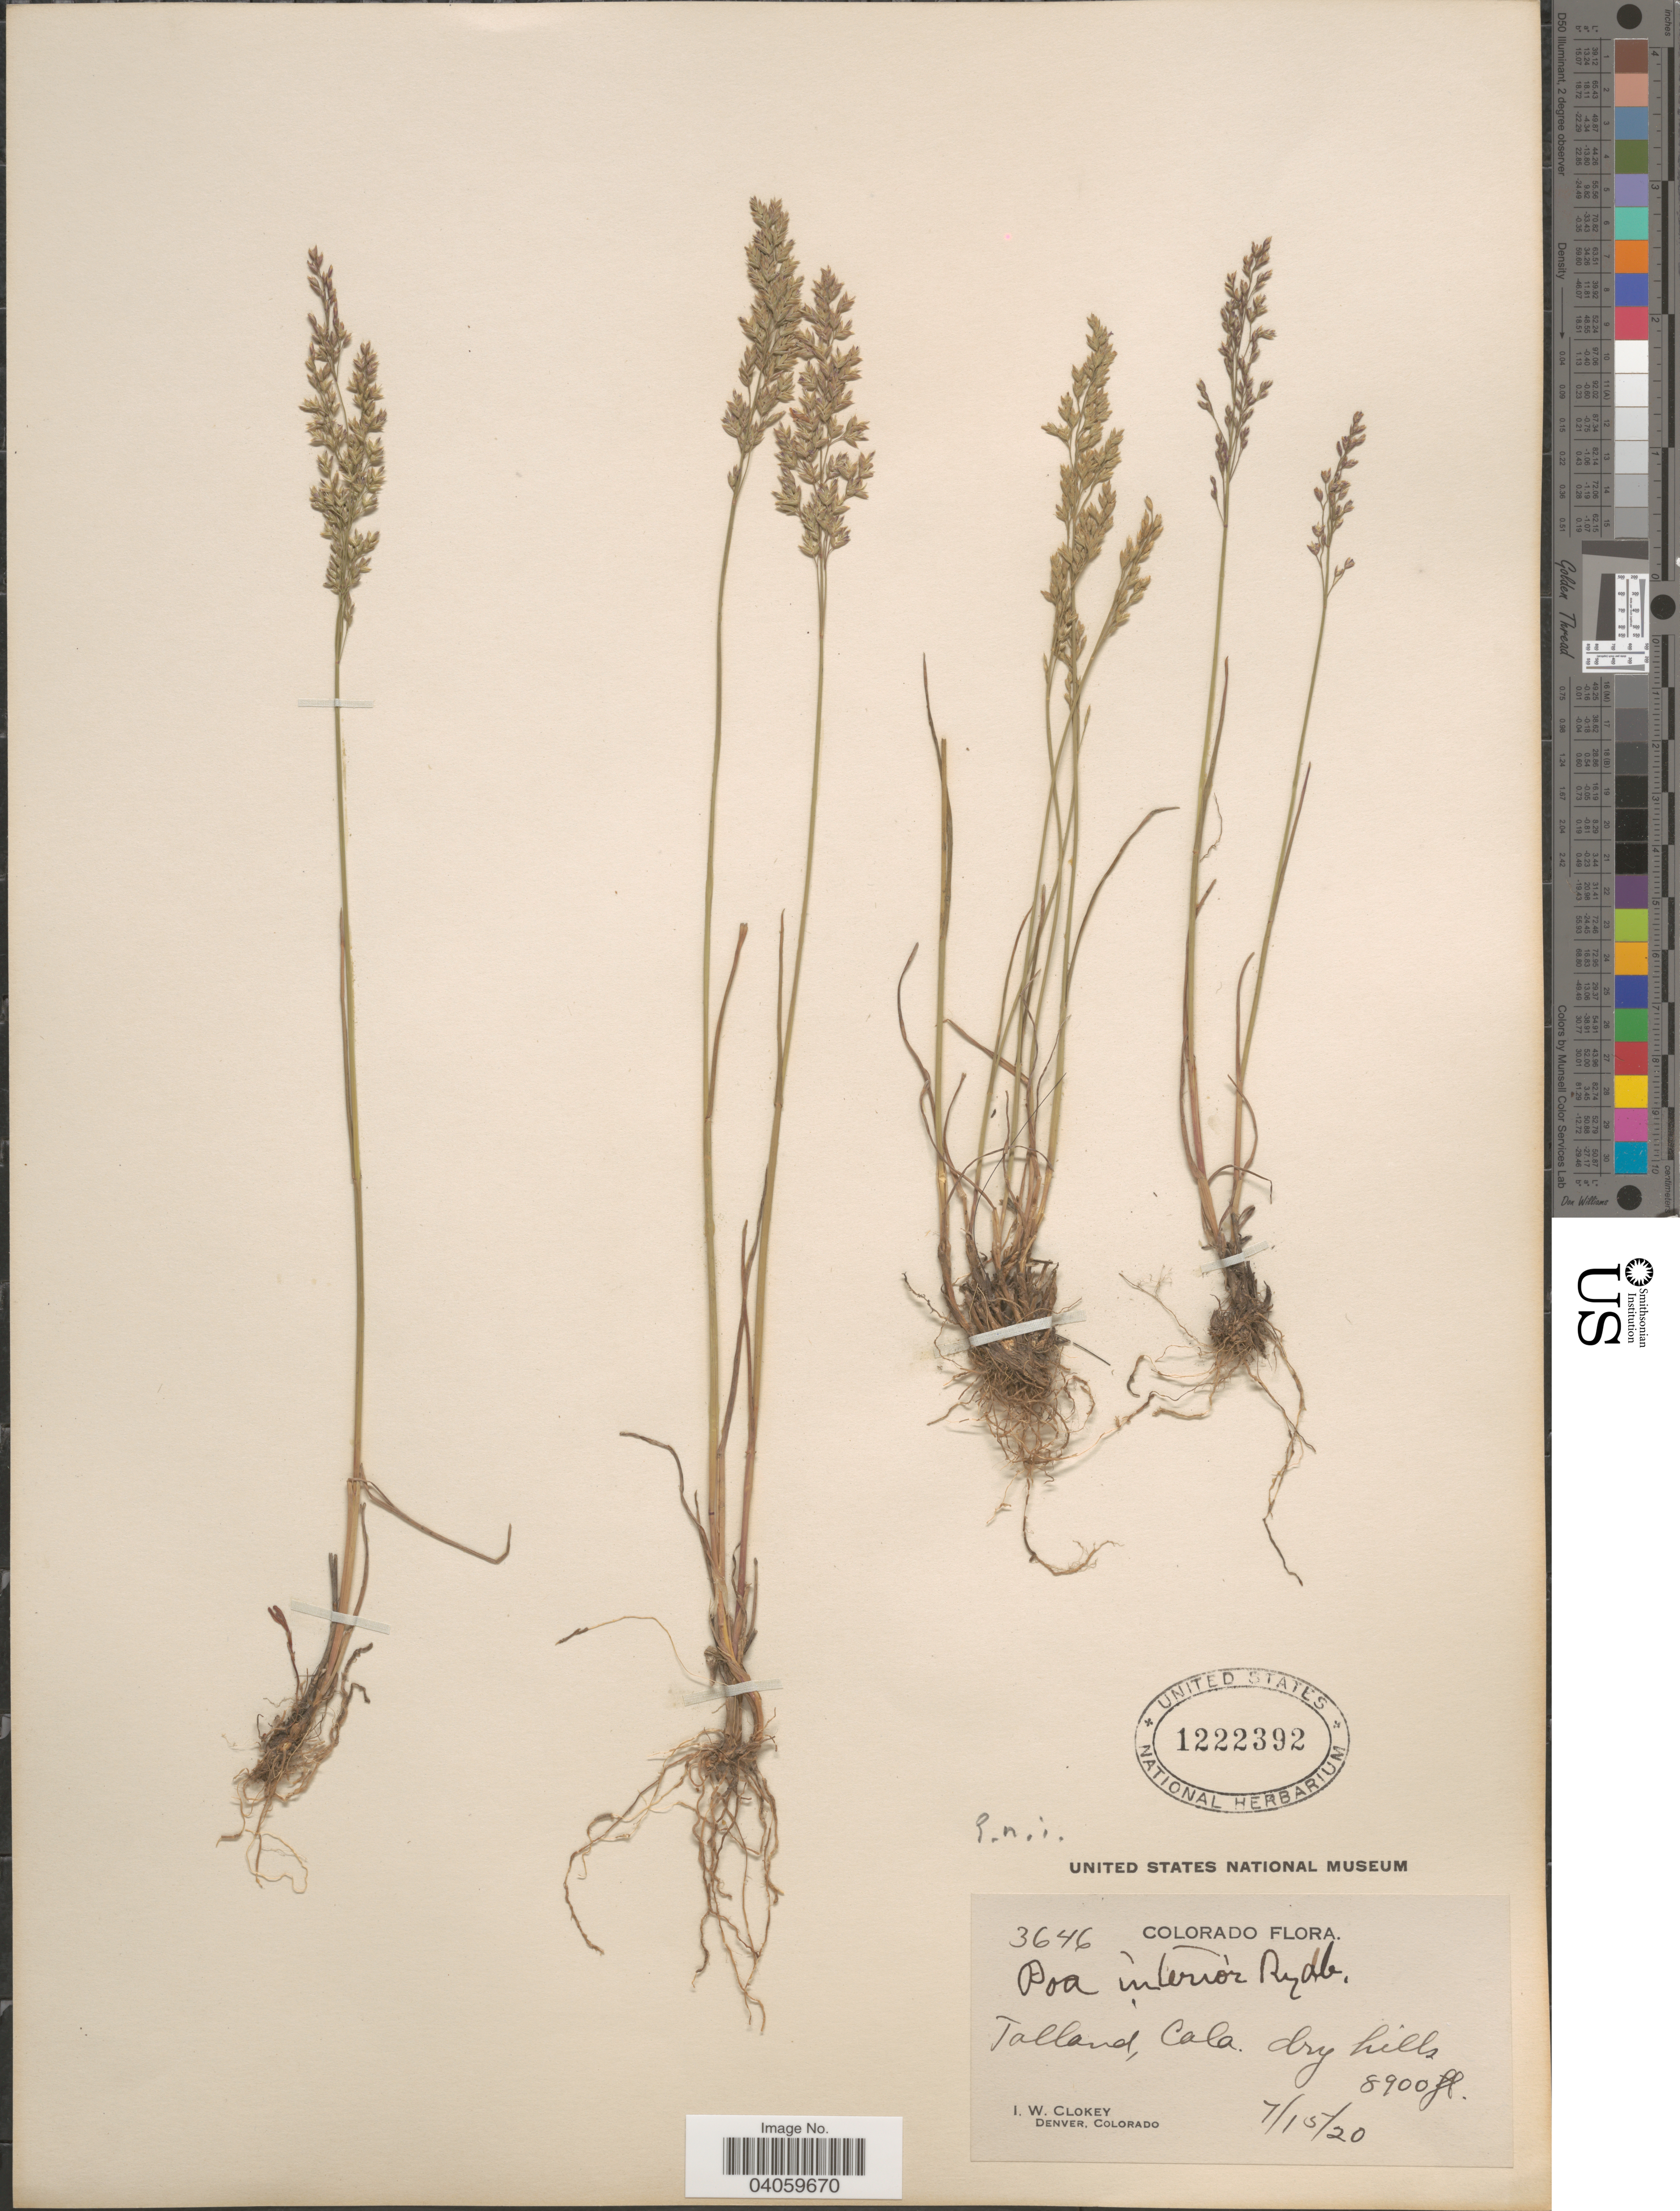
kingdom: Plantae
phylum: Tracheophyta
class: Liliopsida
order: Poales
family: Poaceae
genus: Poa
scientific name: Poa interior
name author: Rydb.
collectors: I. W. Clokey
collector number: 3646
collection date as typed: Transcribed d/m/y: 15/7/20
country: United States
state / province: Colorado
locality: Tolland.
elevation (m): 2713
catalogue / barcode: US 1222392